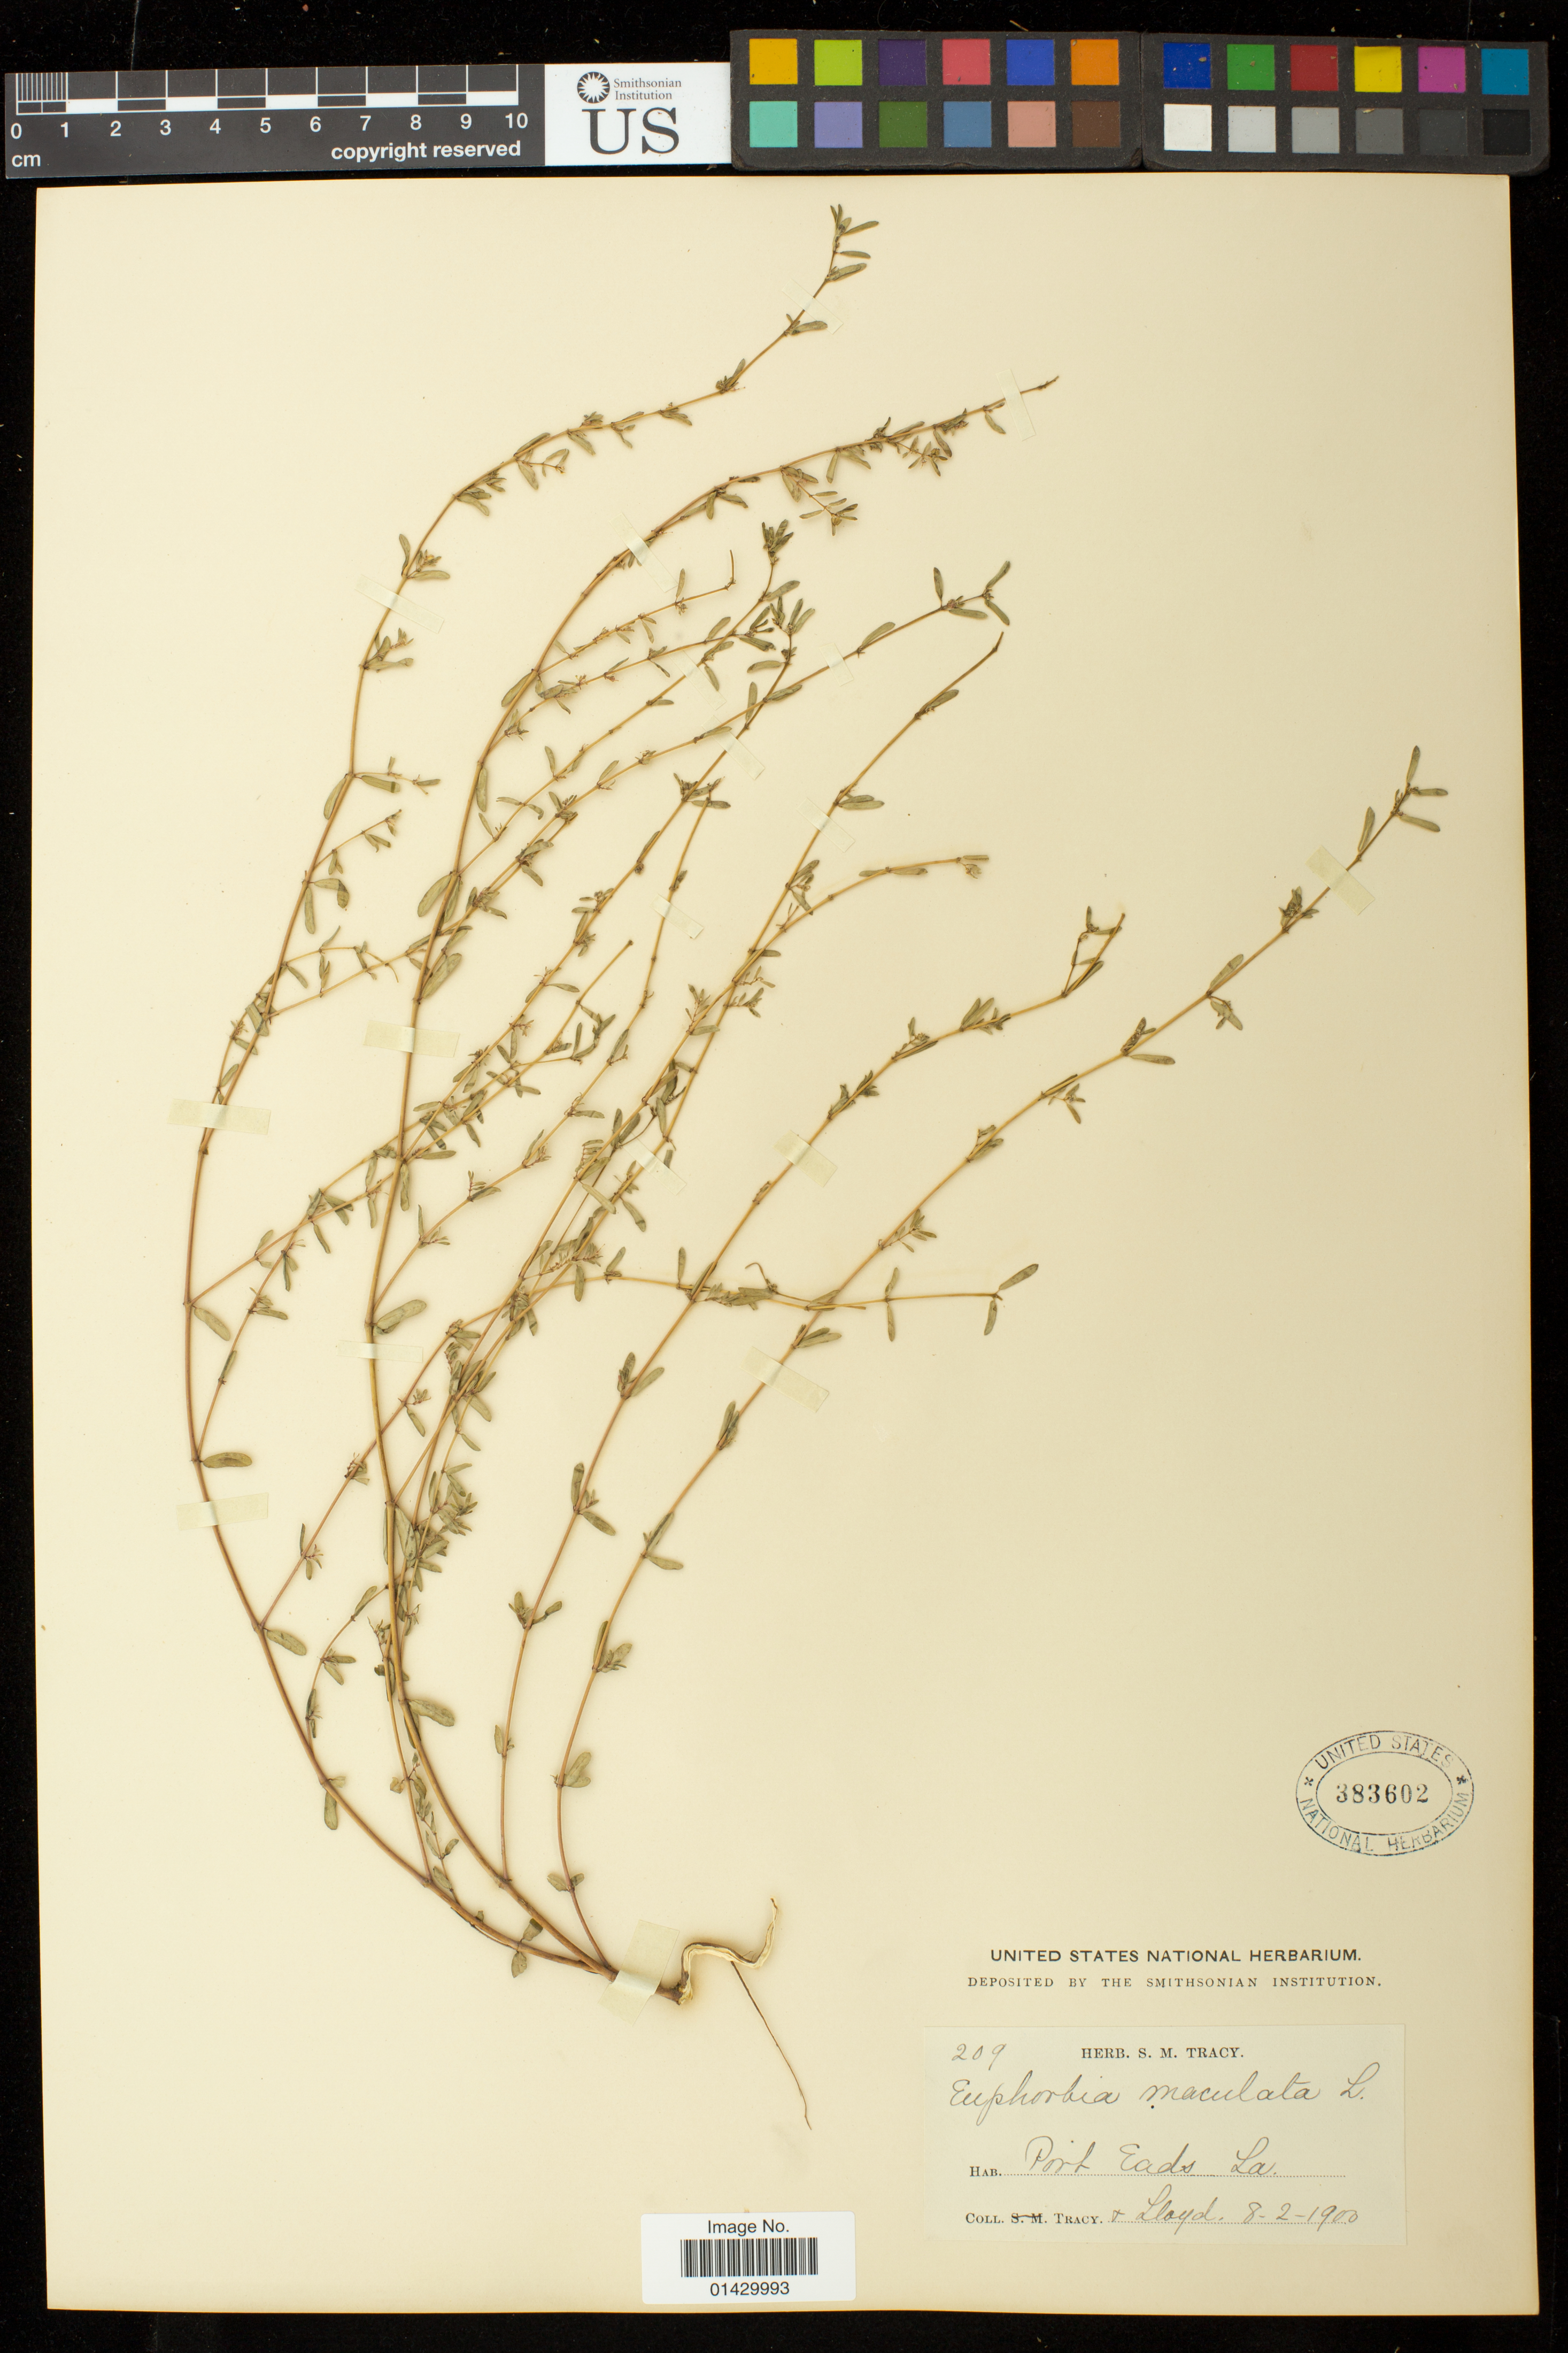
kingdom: Plantae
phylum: Tracheophyta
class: Magnoliopsida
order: Malpighiales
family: Euphorbiaceae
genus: Euphorbia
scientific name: Euphorbia maculata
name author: L.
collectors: S. M. Tracy & -- Lloyd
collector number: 209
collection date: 1900-08-02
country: United States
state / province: Louisiana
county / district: Plaquemines Parish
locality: Port Eads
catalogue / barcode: US 383602